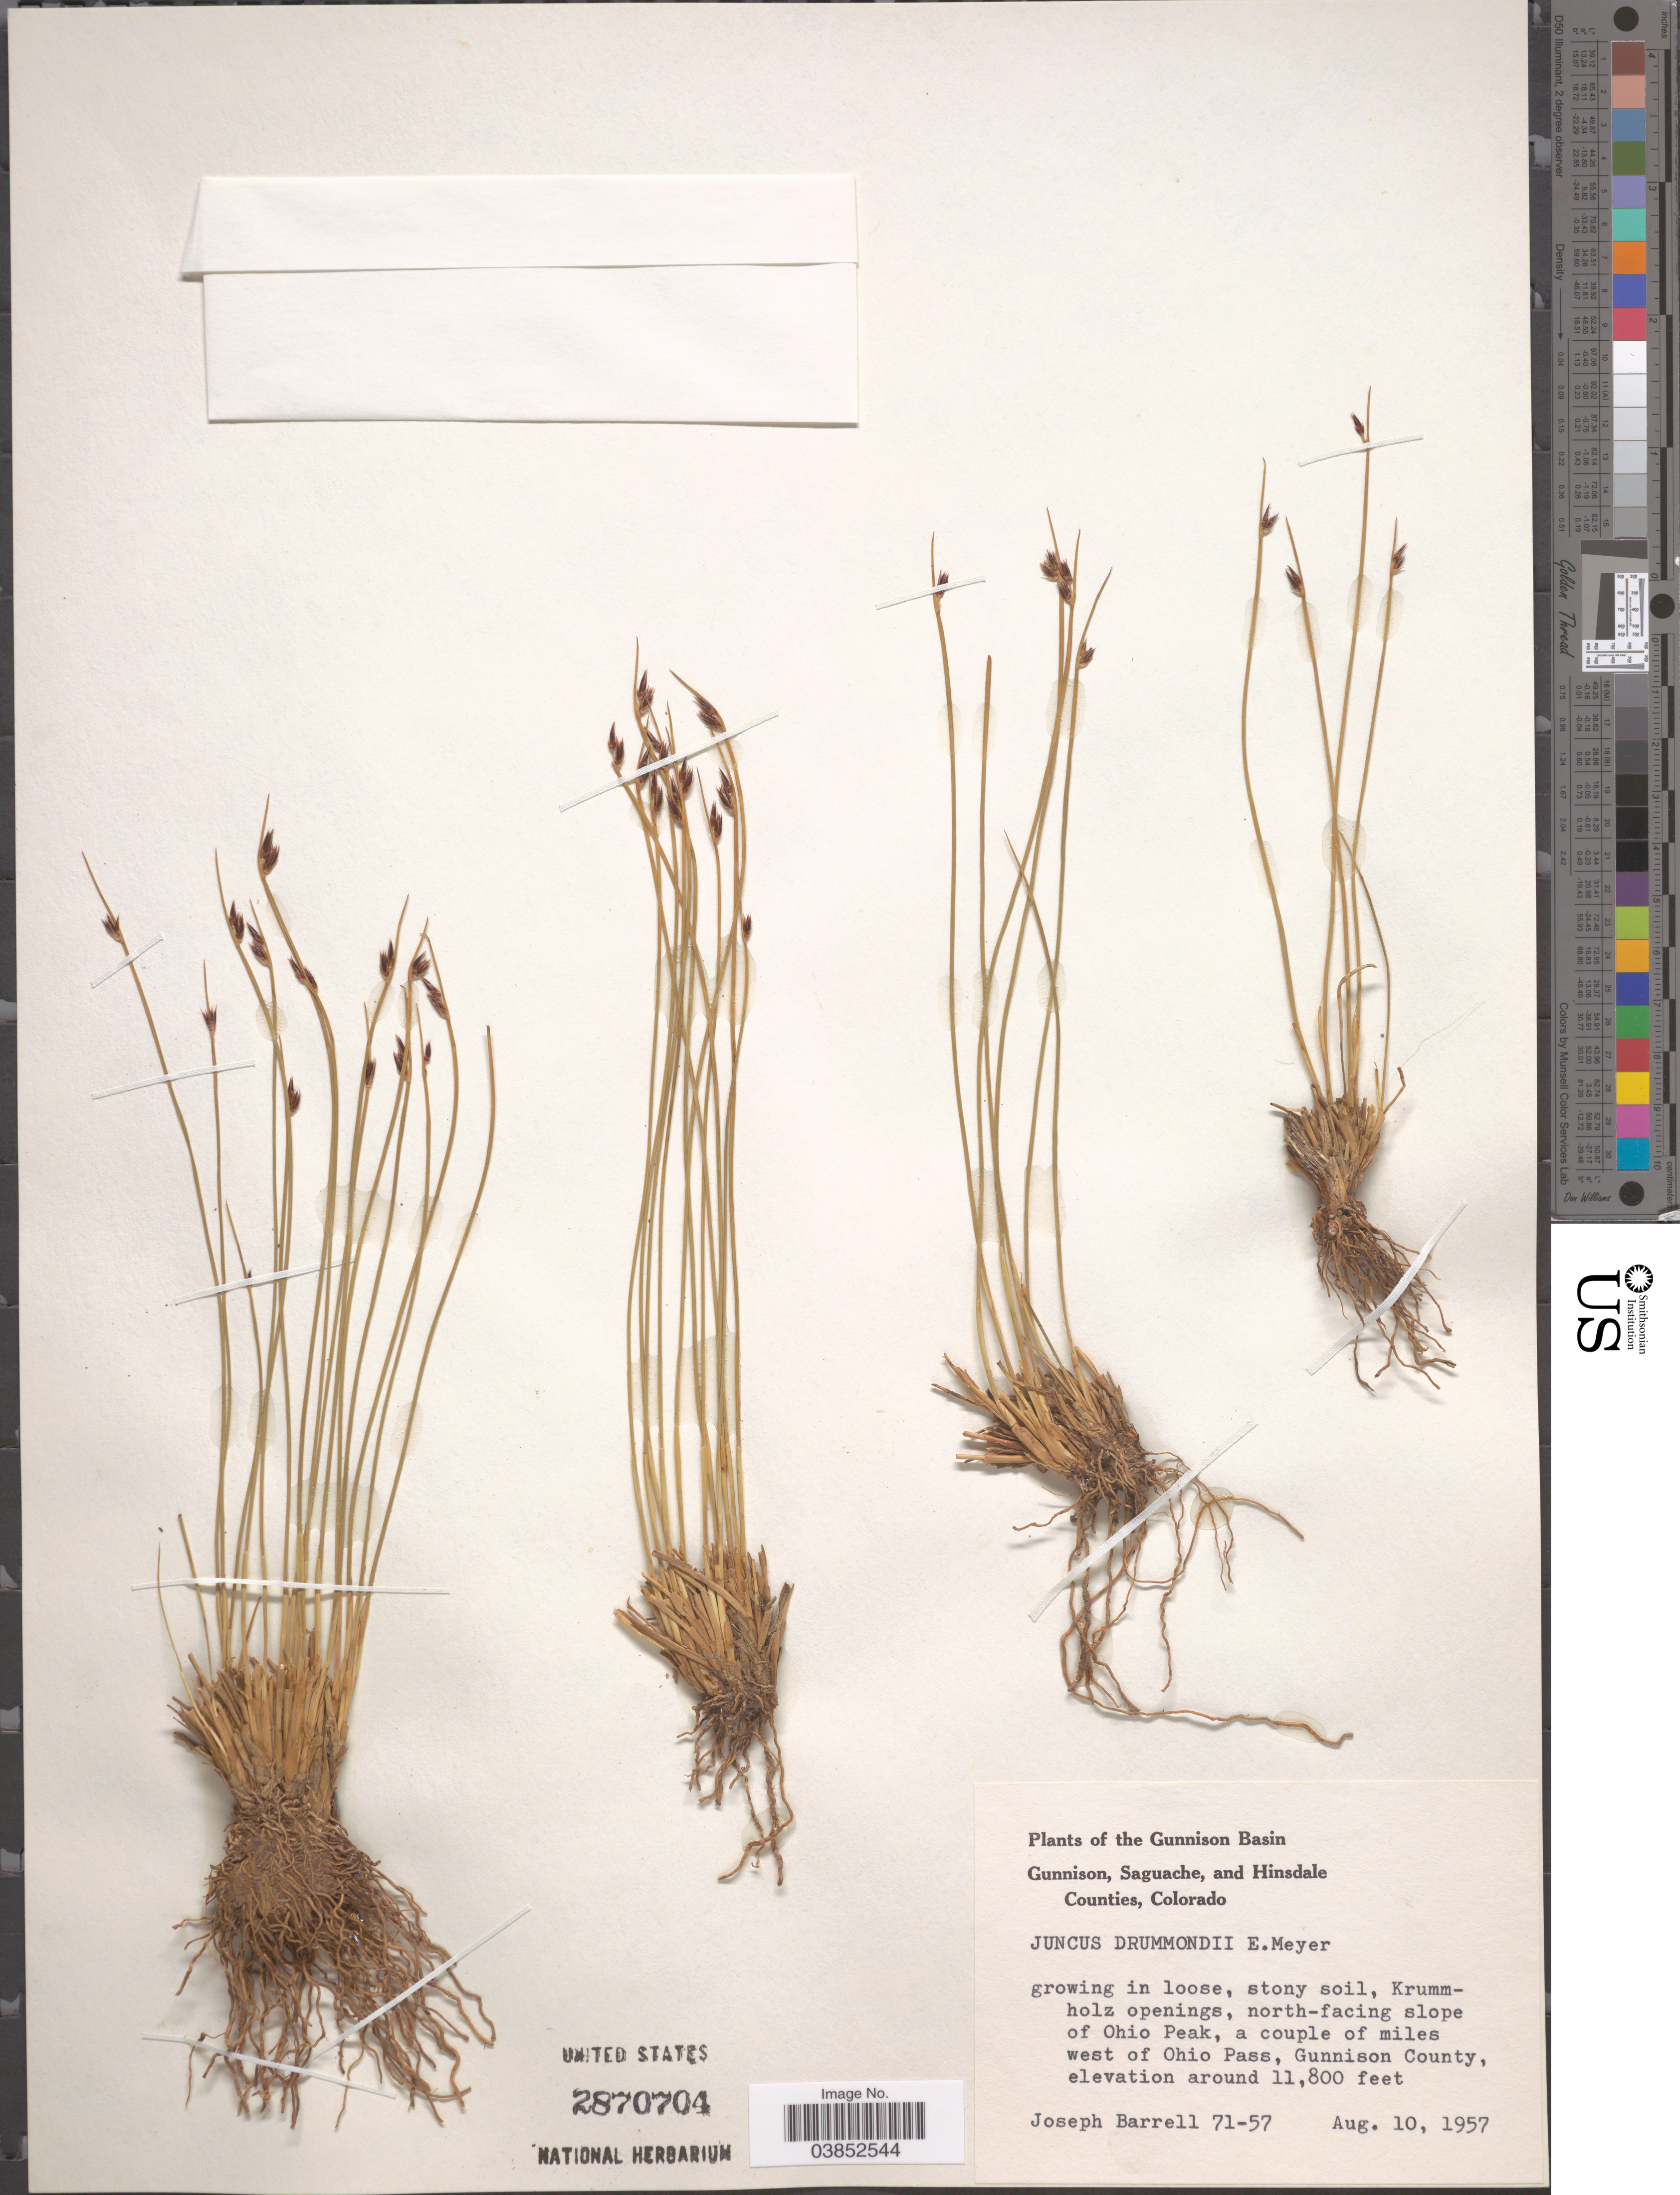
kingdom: Plantae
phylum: Tracheophyta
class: Liliopsida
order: Poales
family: Juncaceae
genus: Juncus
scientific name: Juncus drummondii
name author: E. Mey.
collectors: J. Barrell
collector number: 71-57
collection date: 1957-08-10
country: United States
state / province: Colorado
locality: The Gunnison Basin. Krummholz openings, north-facing slope of Ohio Peak, a couple of miles west of Ohio Pass, Gunnison County.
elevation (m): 3597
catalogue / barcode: US 2870704